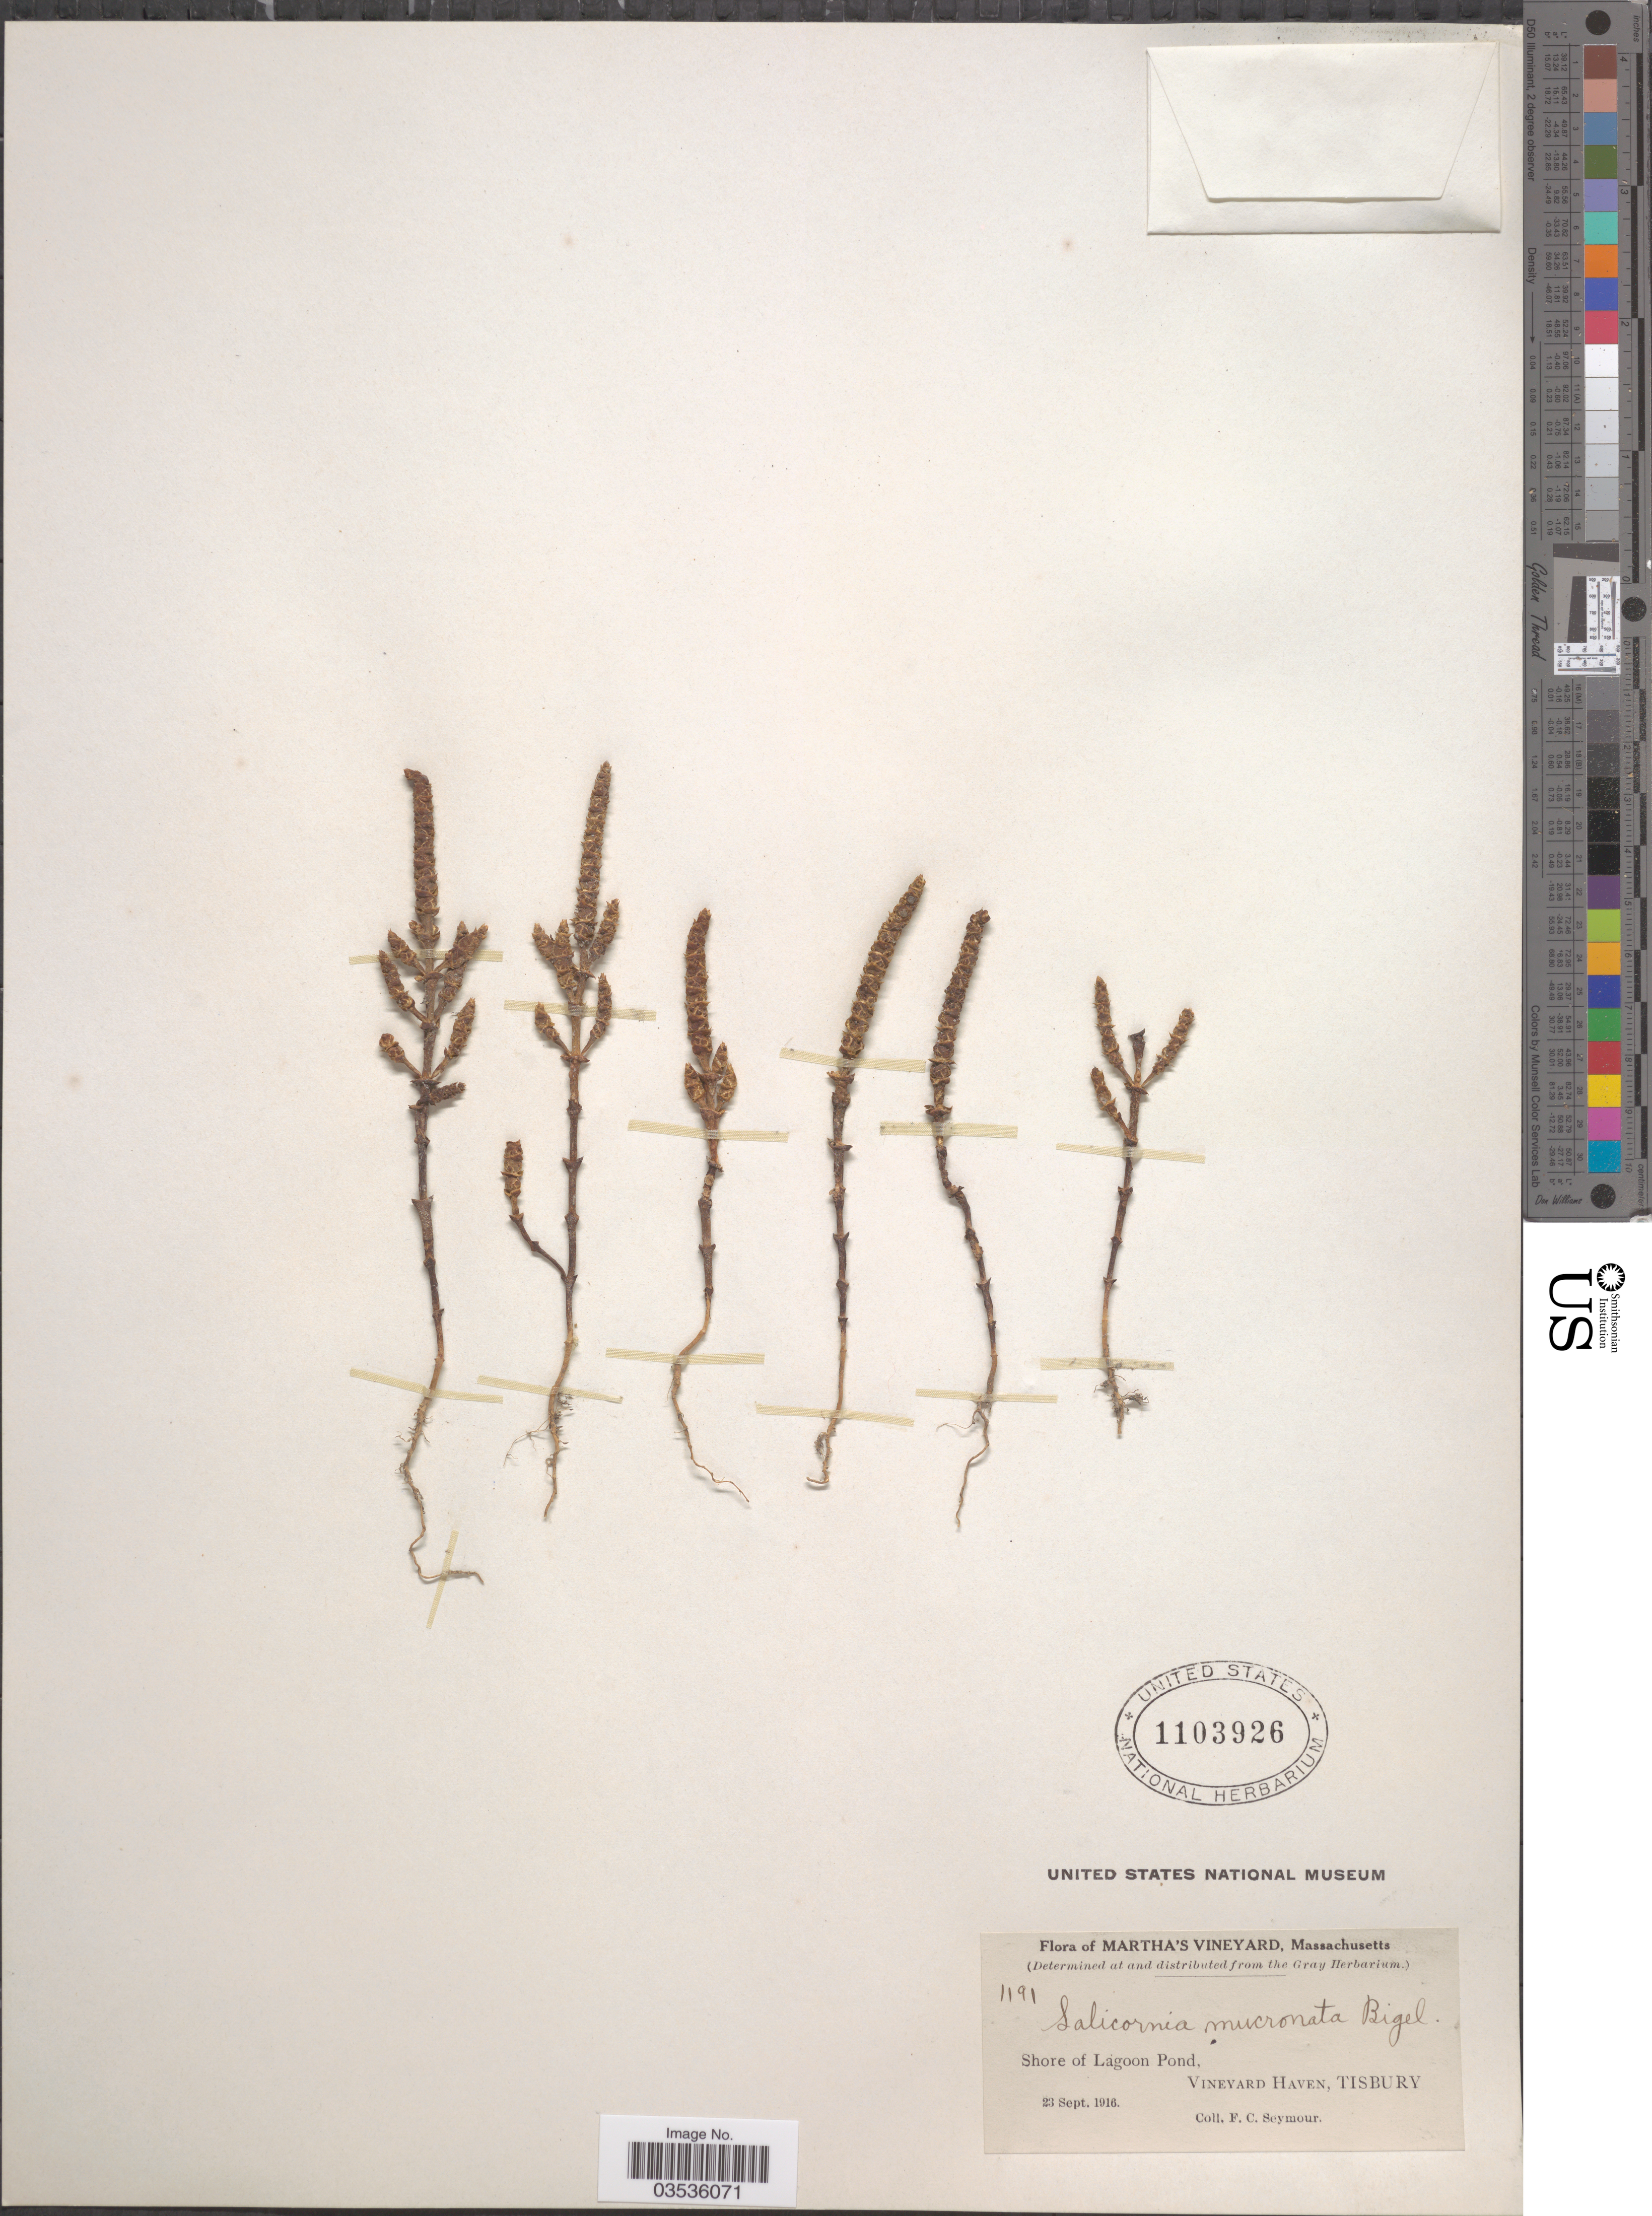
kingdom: Plantae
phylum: Tracheophyta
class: Magnoliopsida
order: Caryophyllales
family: Amaranthaceae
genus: Salicornia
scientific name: Salicornia mucronata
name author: Lag.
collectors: F. C. Seymour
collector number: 1191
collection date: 1916-09-23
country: United States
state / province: Massachusetts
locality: Martha's Vineyard. Shore of Lagoon Pond, Vineyard Haven, Tisbury.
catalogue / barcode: US 1103926